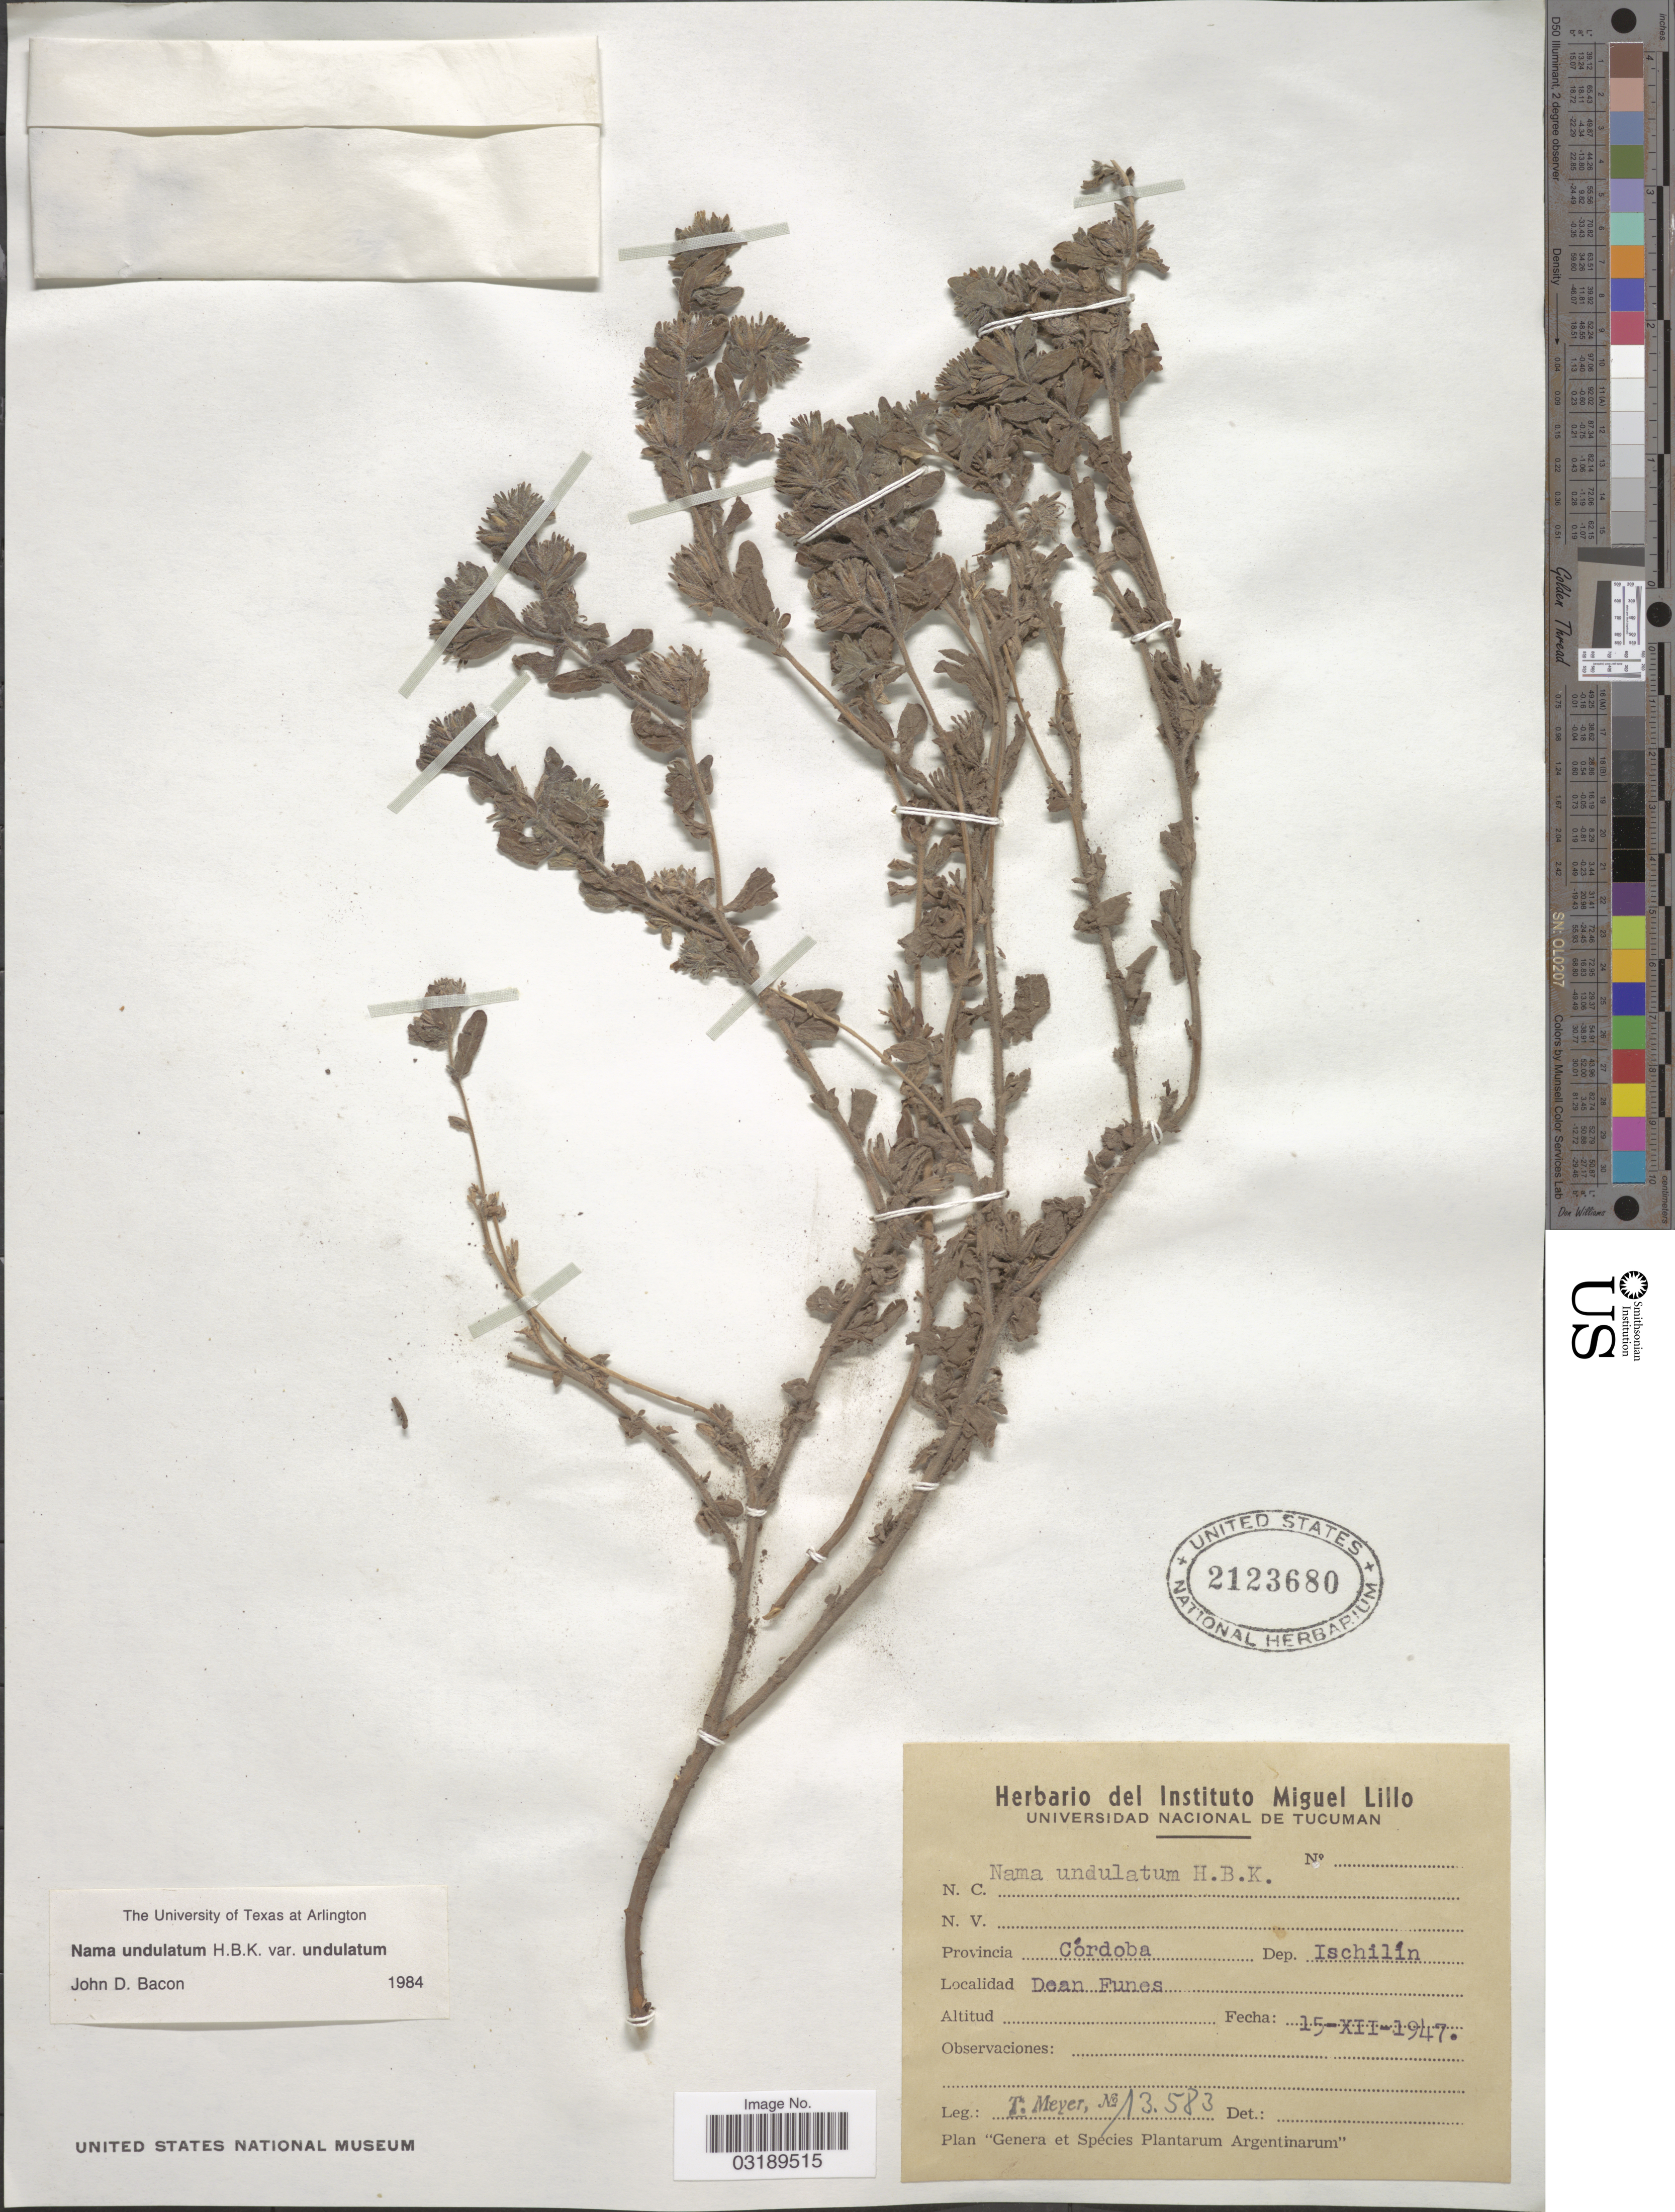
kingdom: Plantae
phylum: Tracheophyta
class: Magnoliopsida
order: Boraginales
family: Namaceae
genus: Nama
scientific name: Nama undulatum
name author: Kunth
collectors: T. Meyer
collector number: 13583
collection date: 1947-12-15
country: Argentina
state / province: Cordoba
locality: Dep. Ischilín. Dean Funes.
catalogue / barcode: US 2123680